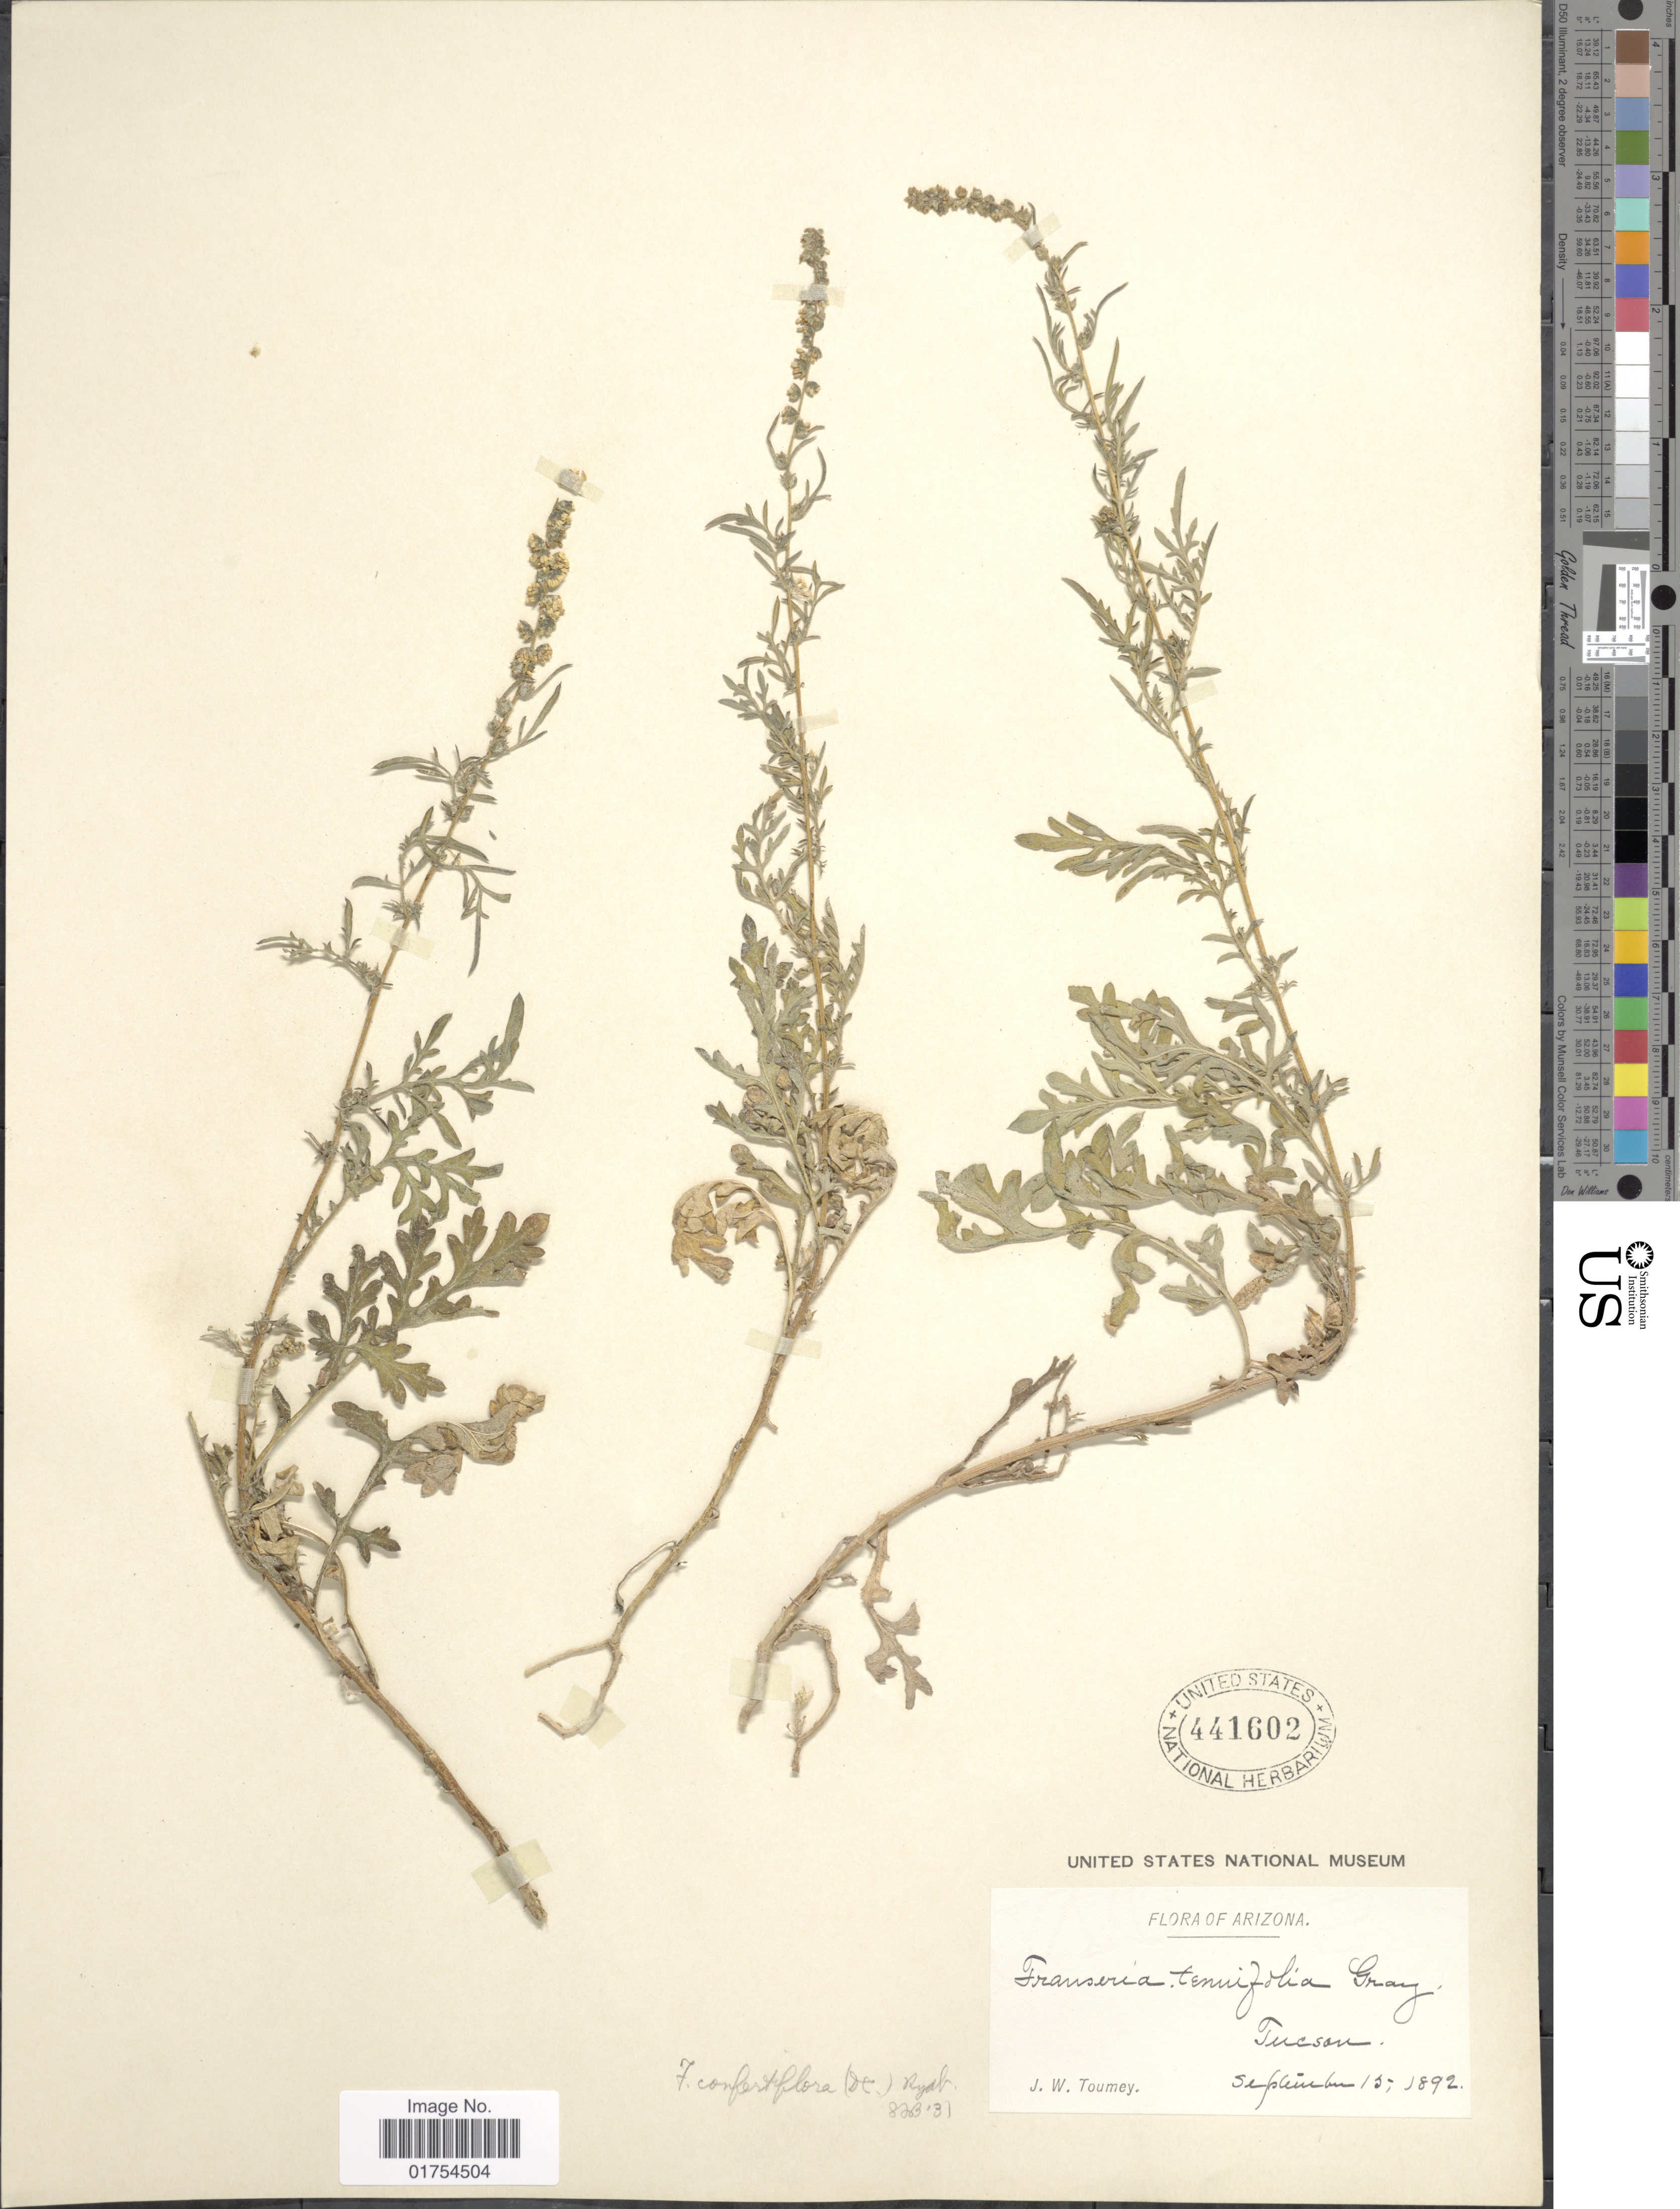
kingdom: Plantae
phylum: Tracheophyta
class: Magnoliopsida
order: Asterales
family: Asteraceae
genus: Franseria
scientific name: Franseria confertiflora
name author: (DC.) Rydb.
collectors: J. W. Toumey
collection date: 1892-09-15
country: United States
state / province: Arizona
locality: Tucson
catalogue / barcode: US 441602